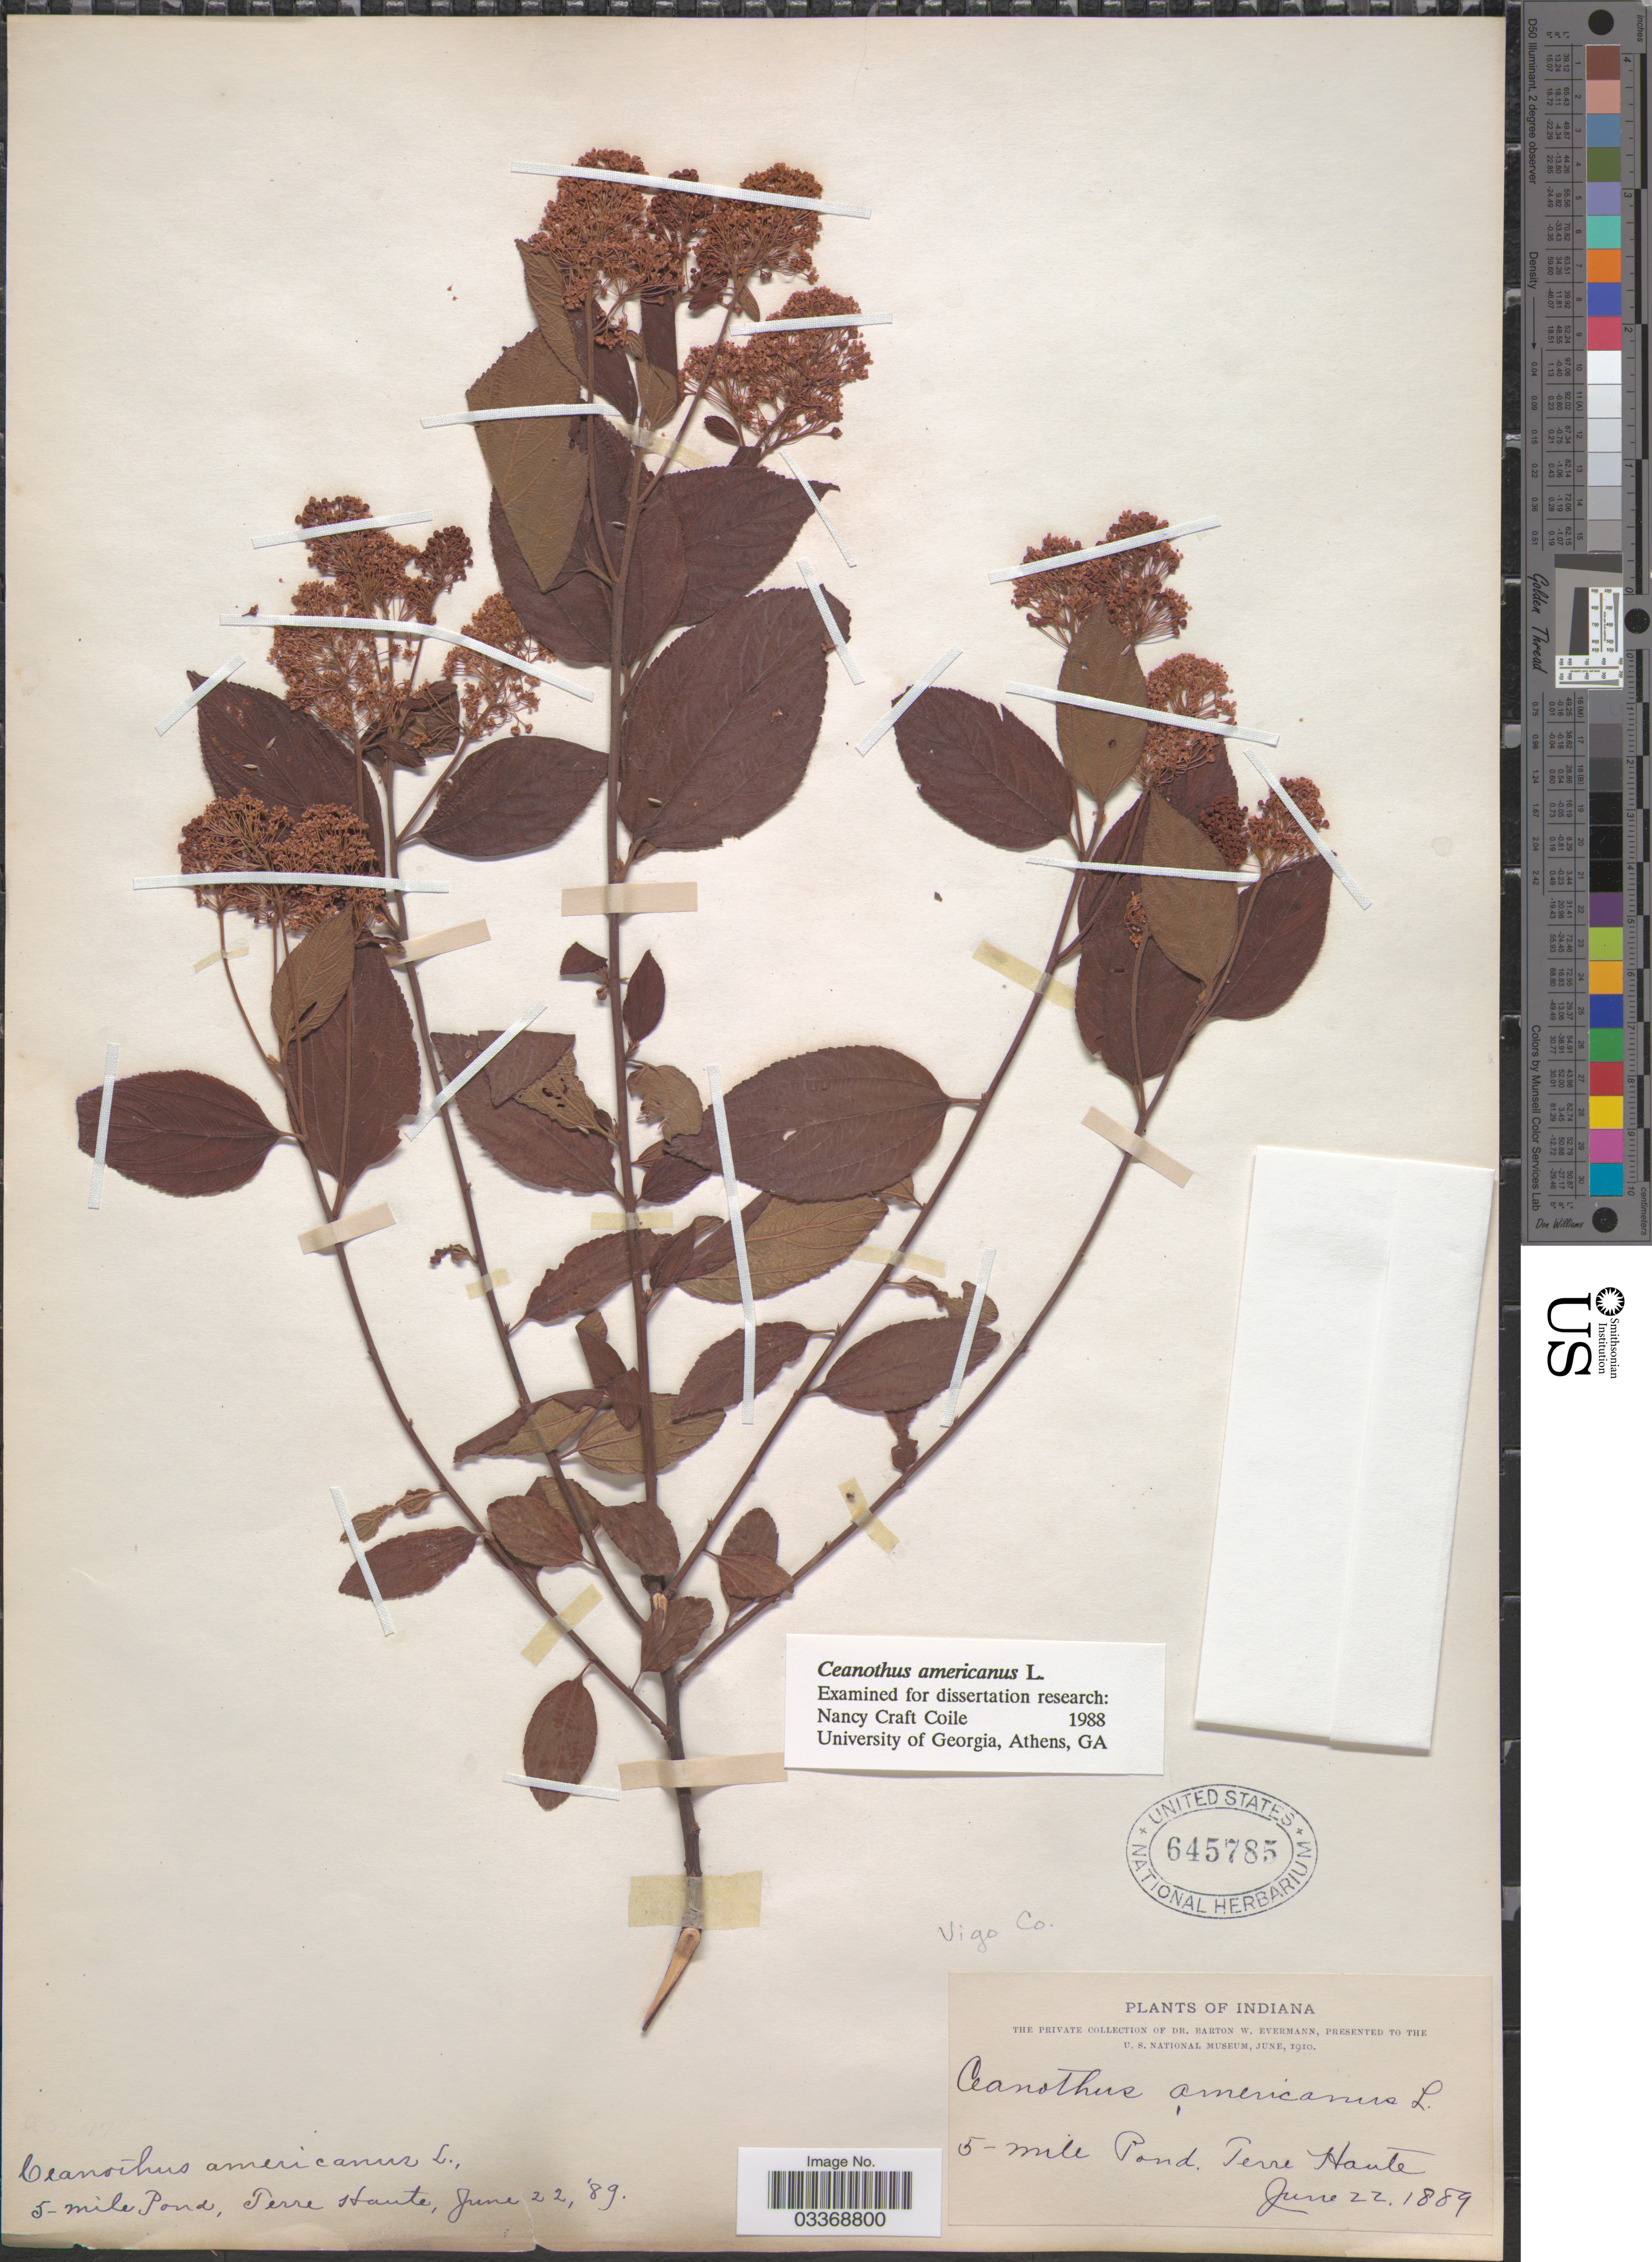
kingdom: Plantae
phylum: Tracheophyta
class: Magnoliopsida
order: Rosales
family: Rhamnaceae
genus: Ceanothus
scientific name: Ceanothus americanus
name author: L.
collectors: B. W. Evermann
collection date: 1889-06-22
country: United States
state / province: Indiana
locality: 5-mile Pond, Terre Haute, Vigo Co.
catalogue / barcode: US 645785